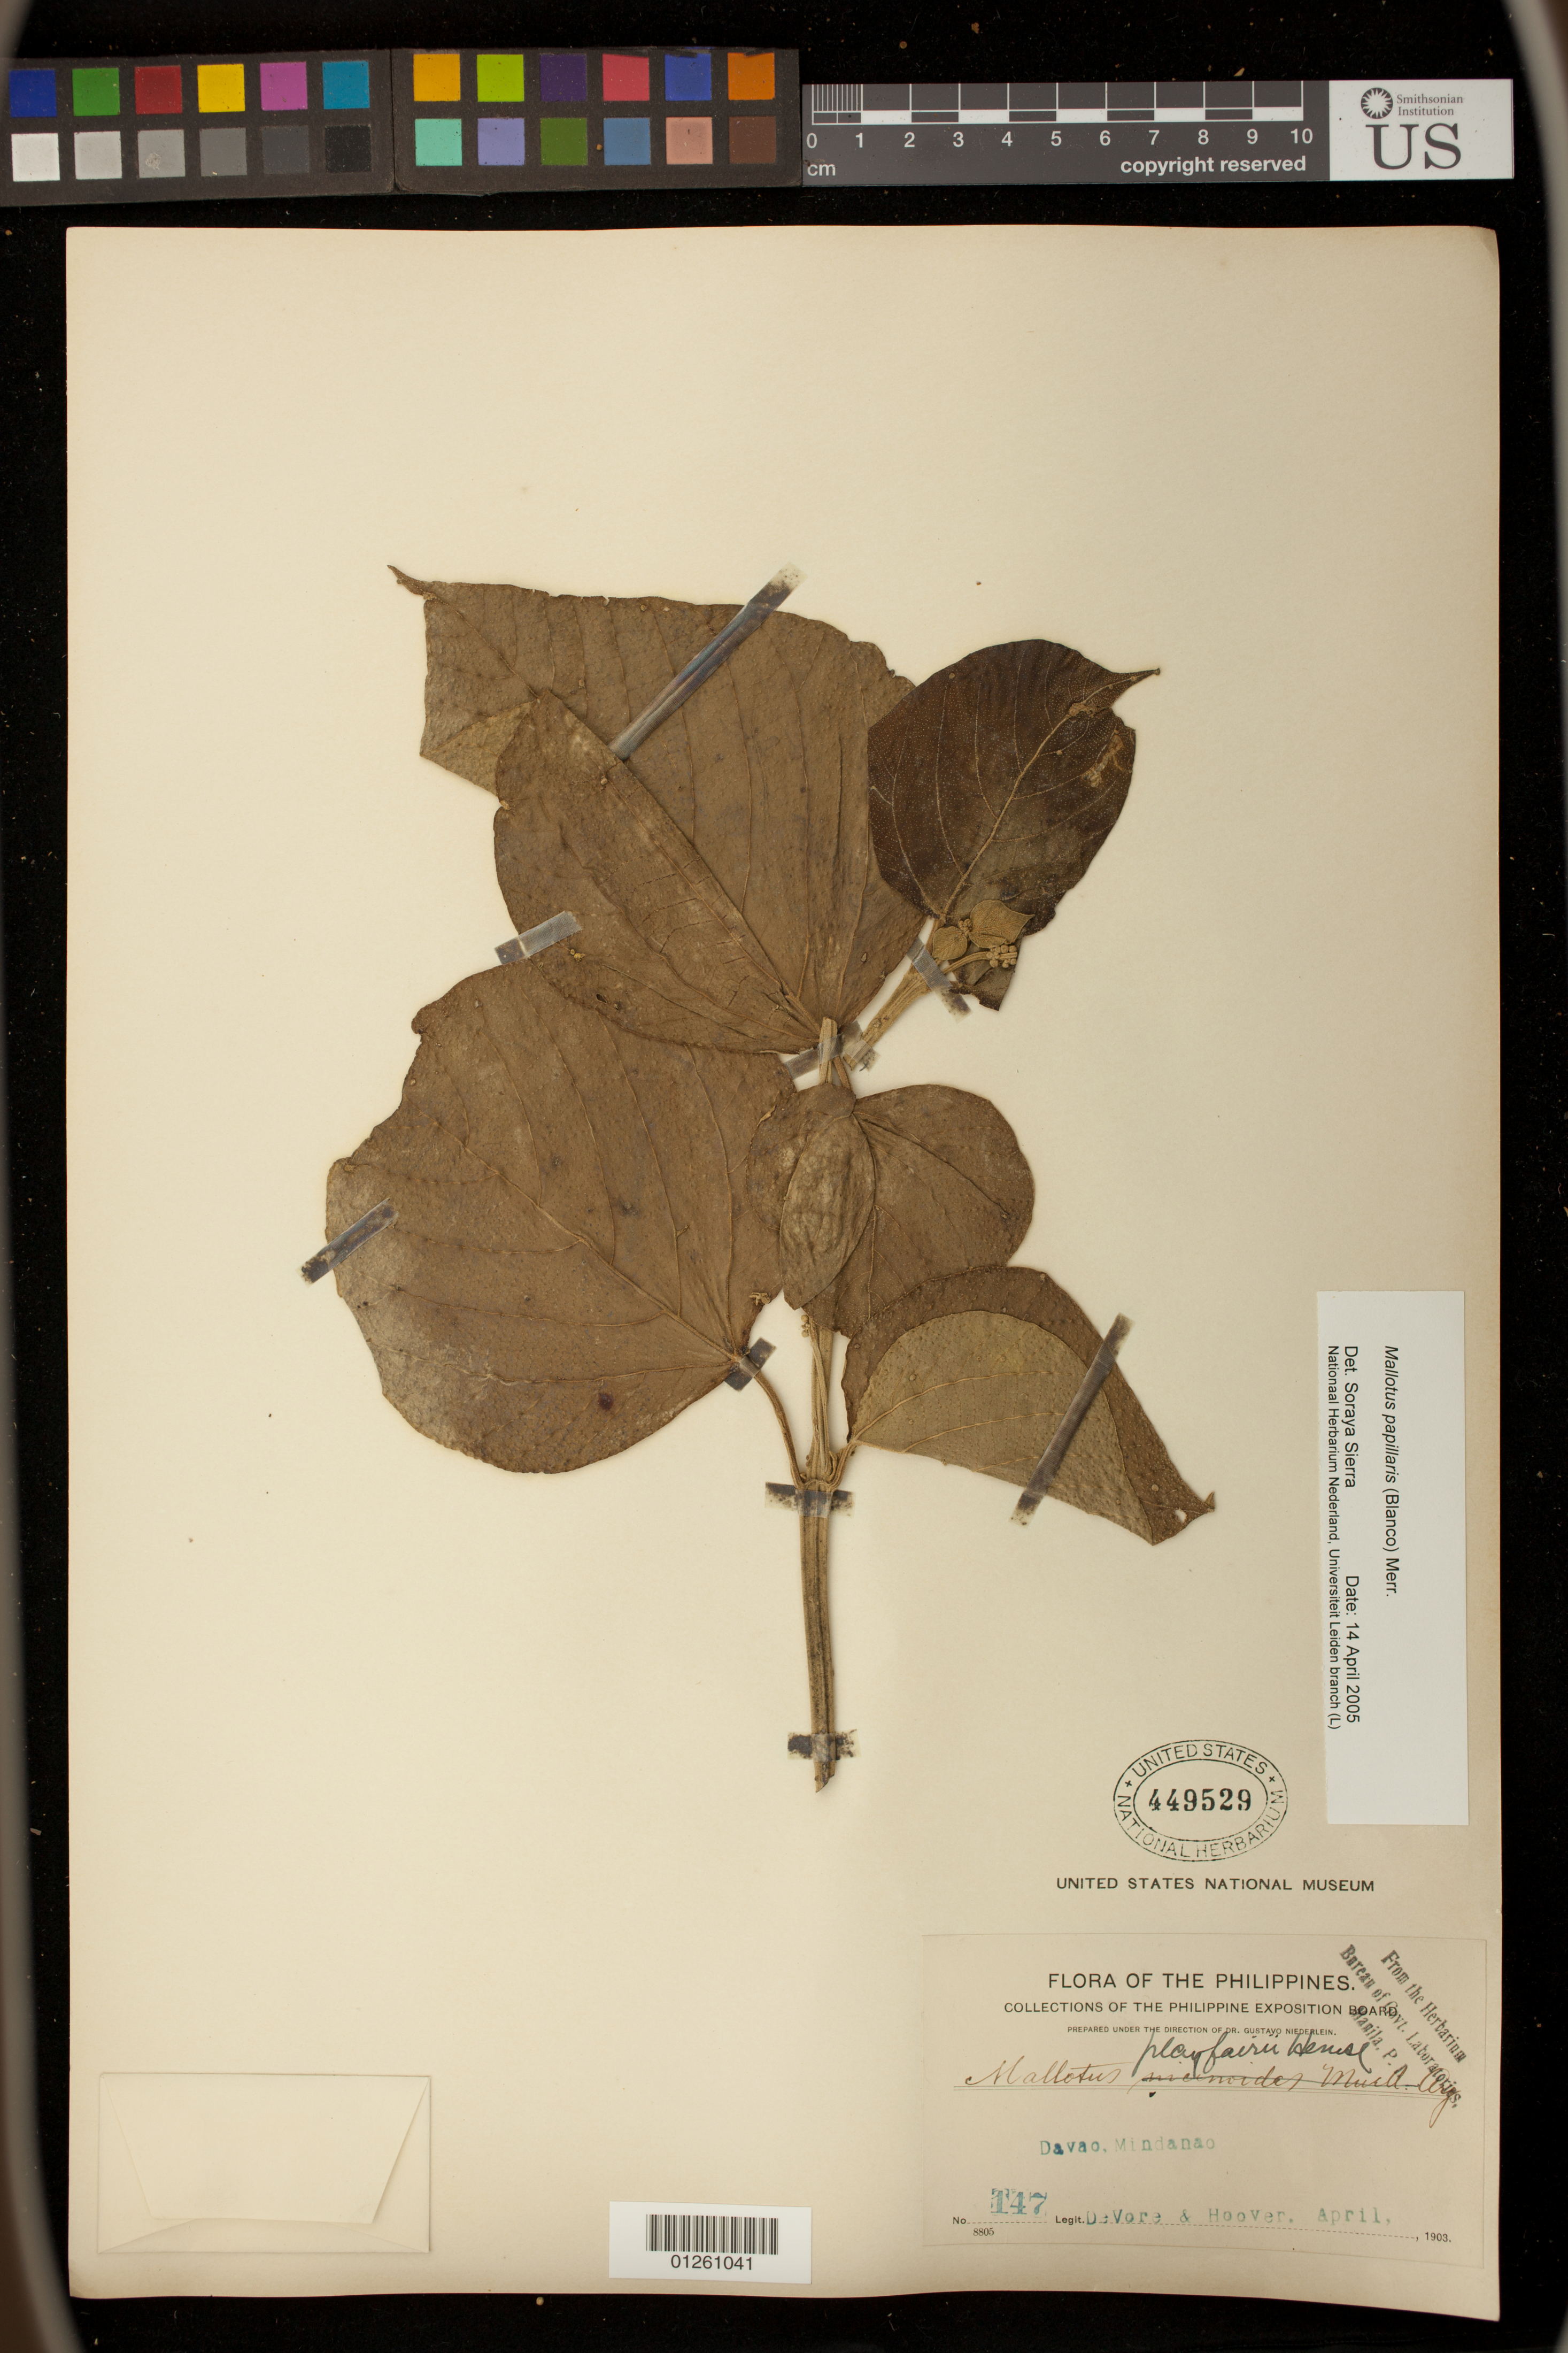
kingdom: Plantae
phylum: Tracheophyta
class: Magnoliopsida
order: Malpighiales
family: Euphorbiaceae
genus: Mallotus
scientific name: Mallotus papillaris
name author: (Blanco) Merr.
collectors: B. F. DeVore & -- Hoover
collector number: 147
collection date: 1903-04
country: Philippines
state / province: Davao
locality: Mindanao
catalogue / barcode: US 449529